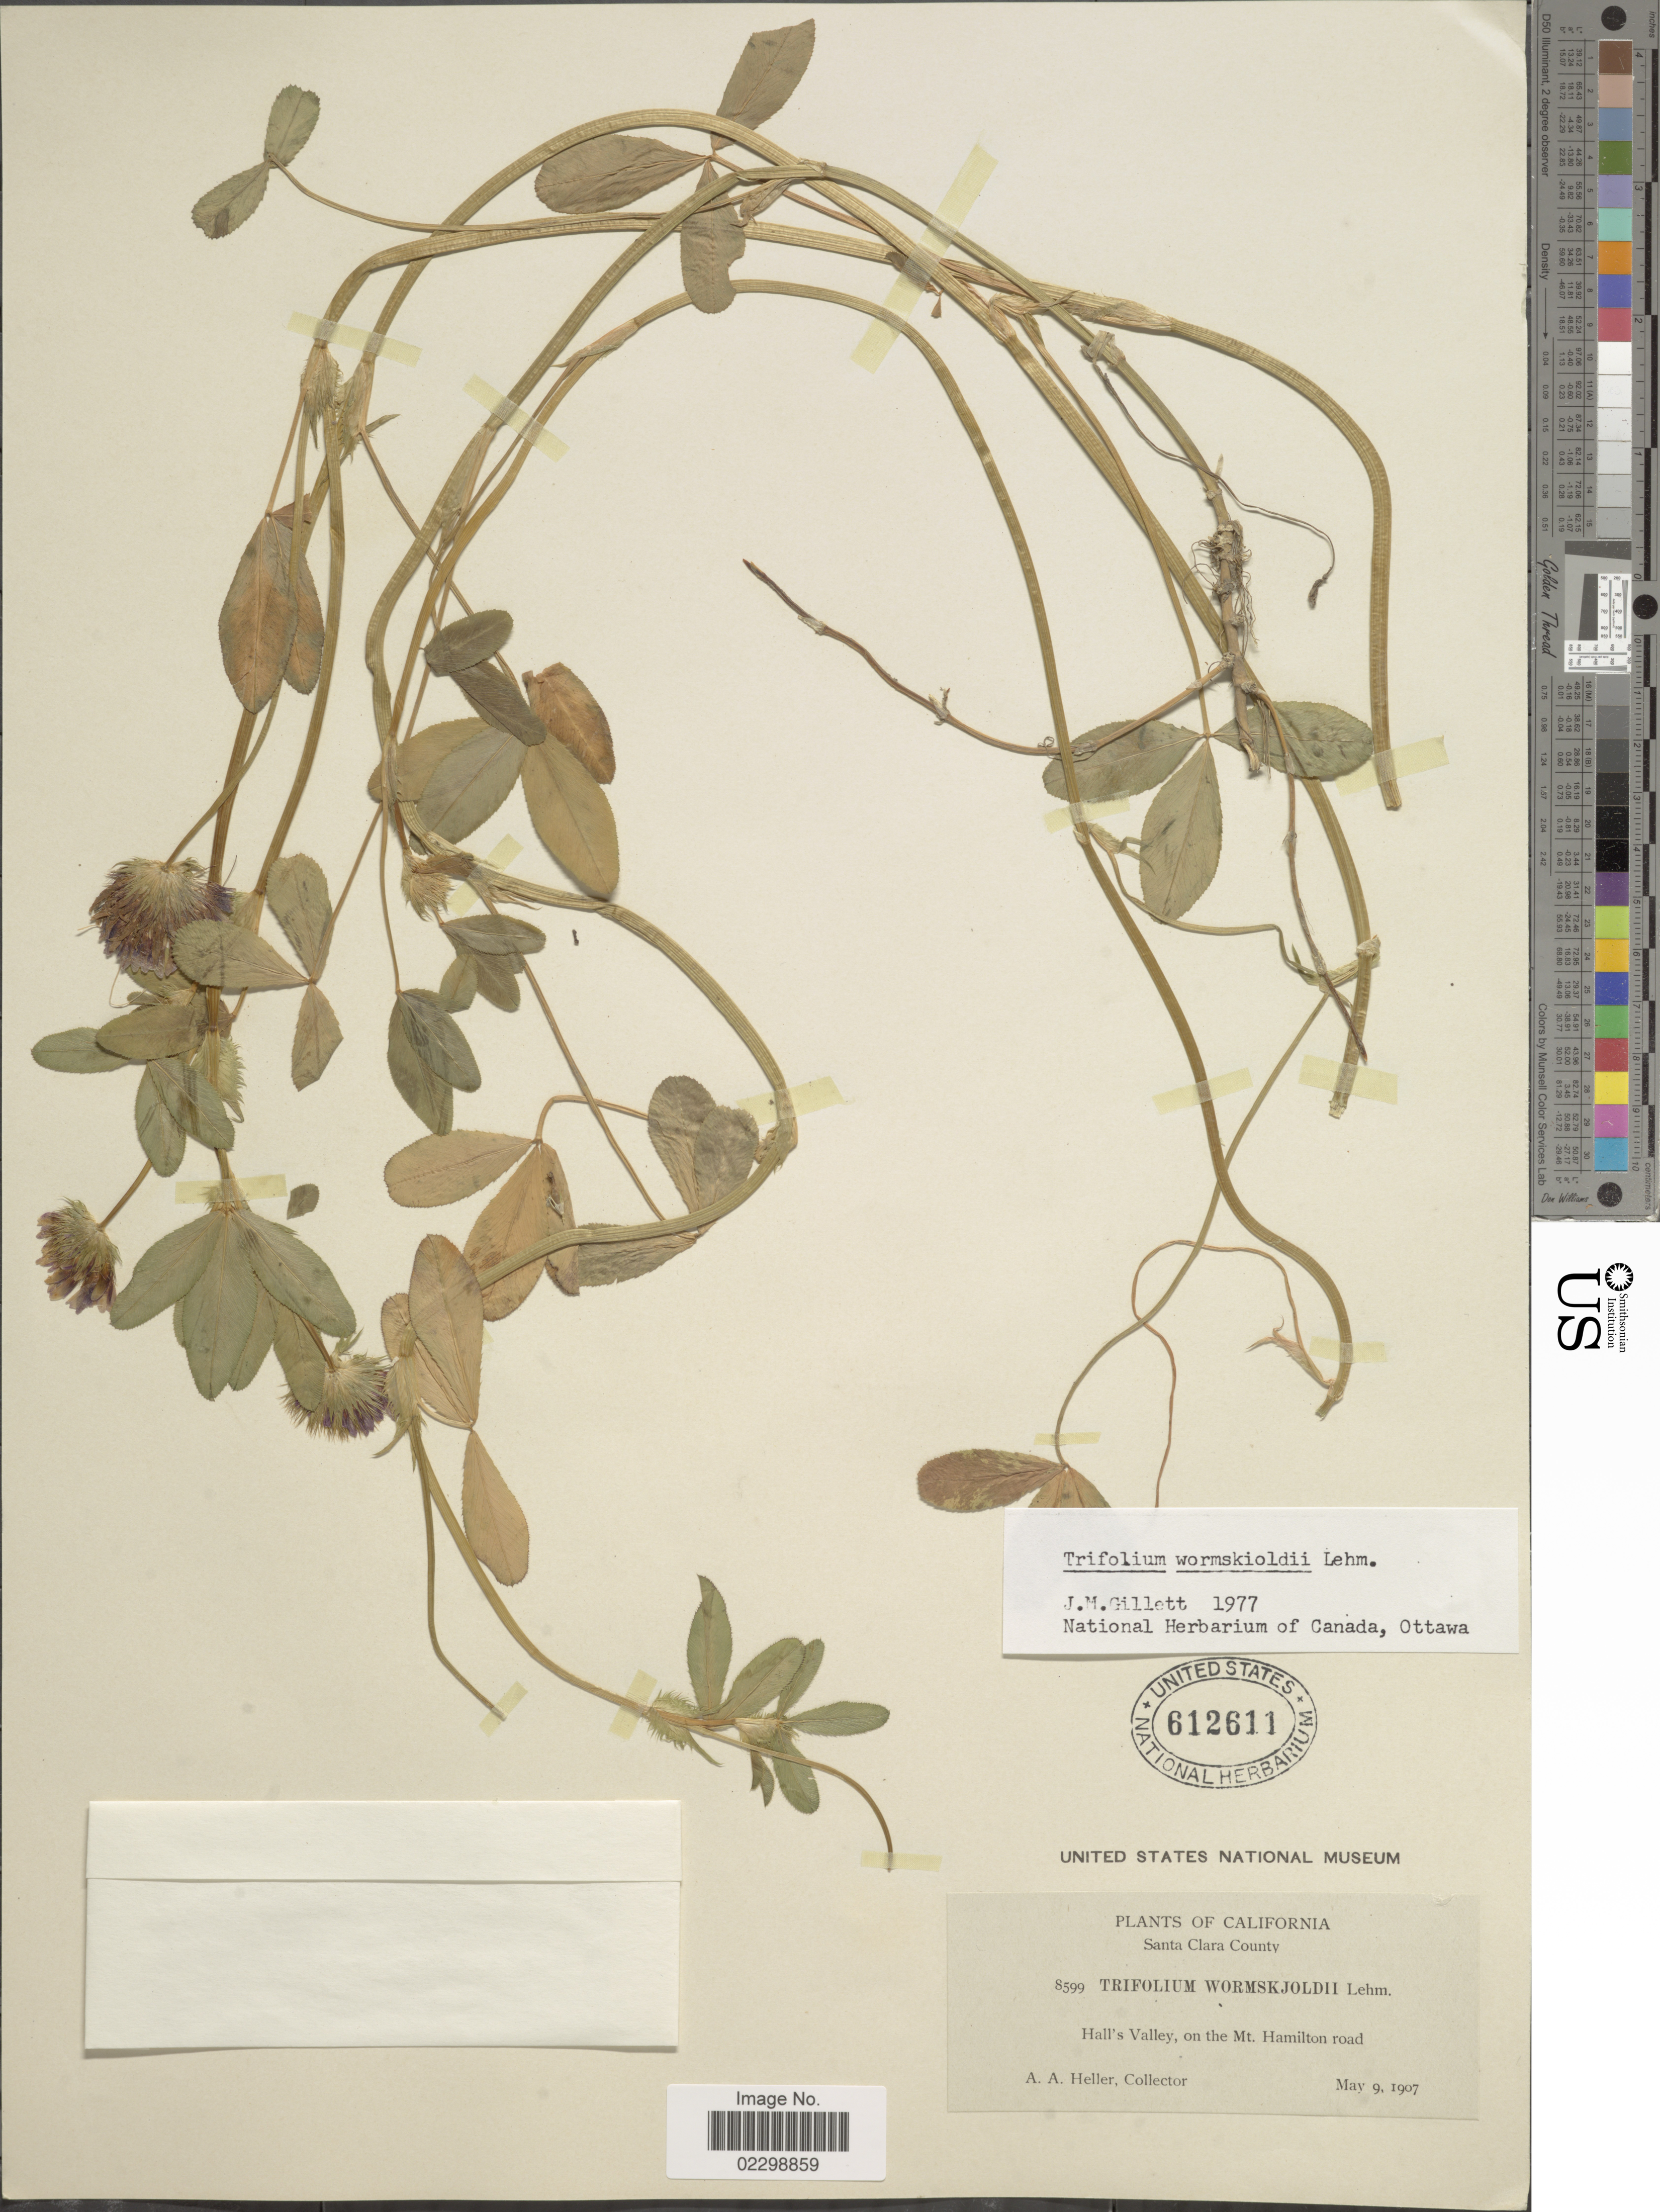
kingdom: Plantae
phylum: Tracheophyta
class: Magnoliopsida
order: Fabales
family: Fabaceae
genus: Trifolium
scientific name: Trifolium wormskioldii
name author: Lehm.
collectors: A. A. Heller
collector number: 8599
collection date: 1907-05-09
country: United States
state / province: California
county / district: Santa Clara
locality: Santa Clara County, Hall's Valley, on the Mt. Hamilton road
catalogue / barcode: US 612611